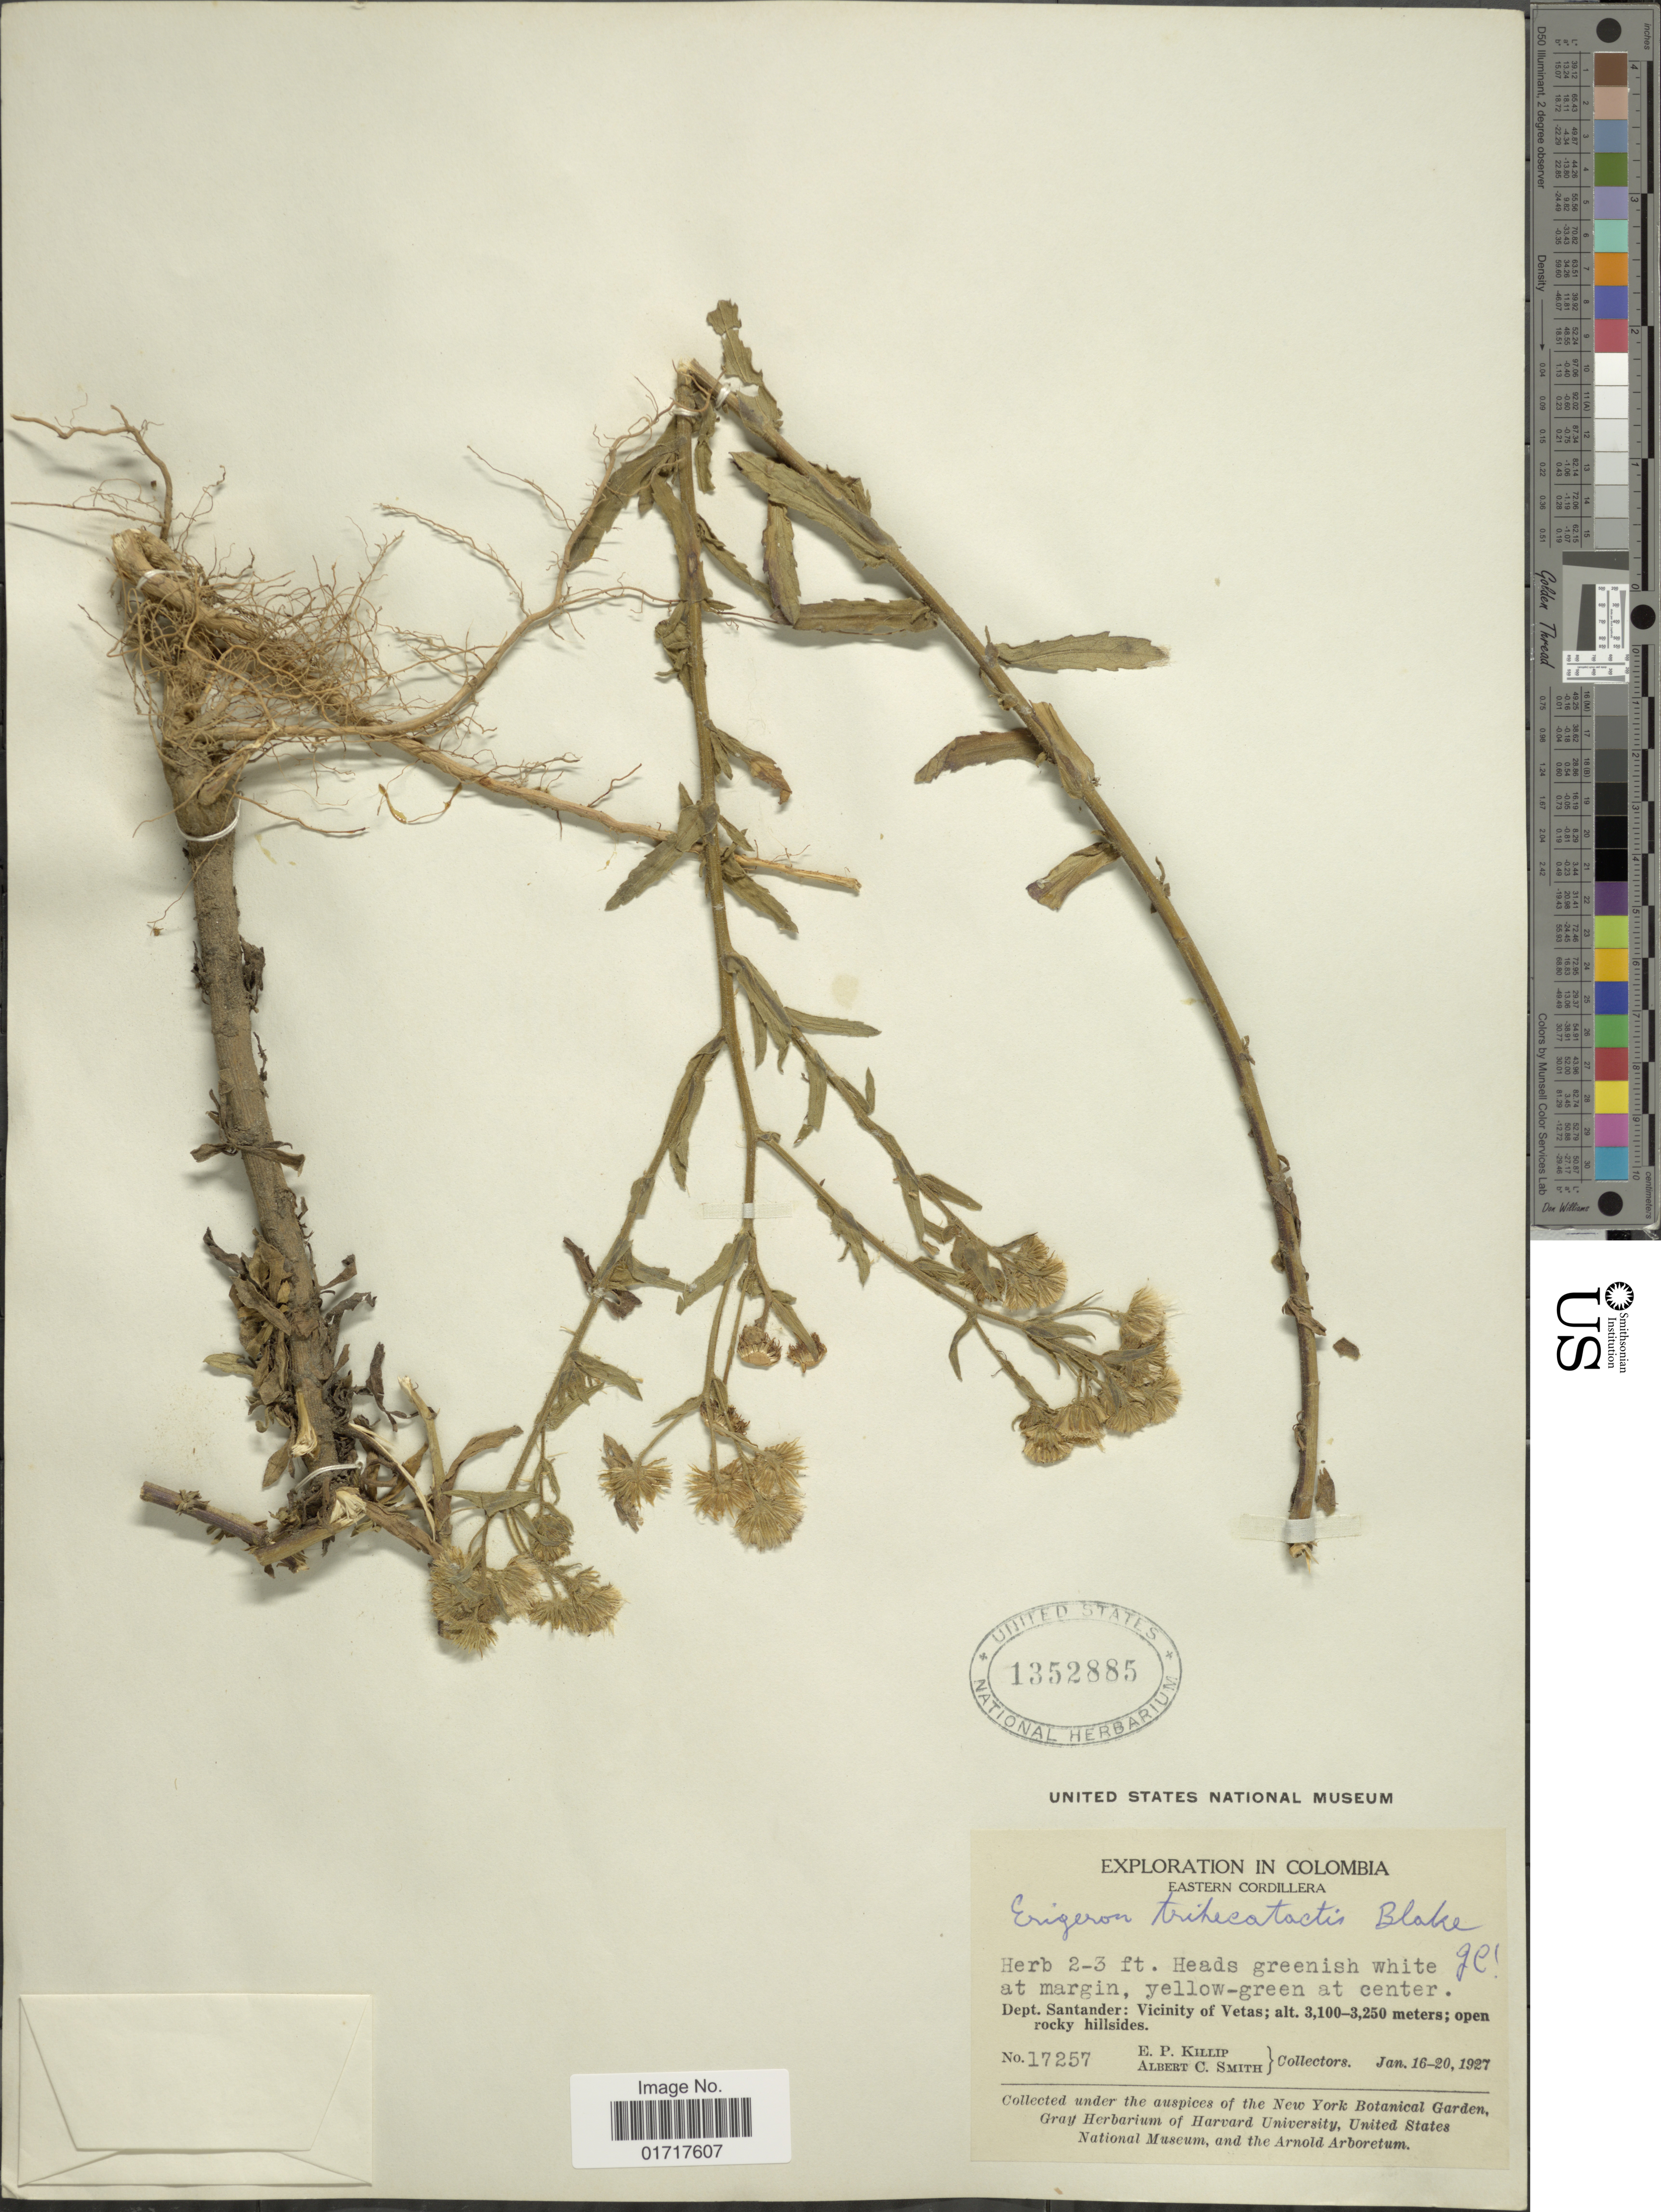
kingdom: Plantae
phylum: Tracheophyta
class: Magnoliopsida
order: Asterales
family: Asteraceae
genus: Conyza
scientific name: Conyza trihecatactis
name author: (S.F. Blake) Cuatrec.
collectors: E. P. Killip & A. C. Smith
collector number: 17257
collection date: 1927-01-16/1927-01-20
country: Colombia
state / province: Santander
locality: Eastern Cordillera. Dept. Santander: Vicinity of Vetas.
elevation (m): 3100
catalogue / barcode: US 1352885